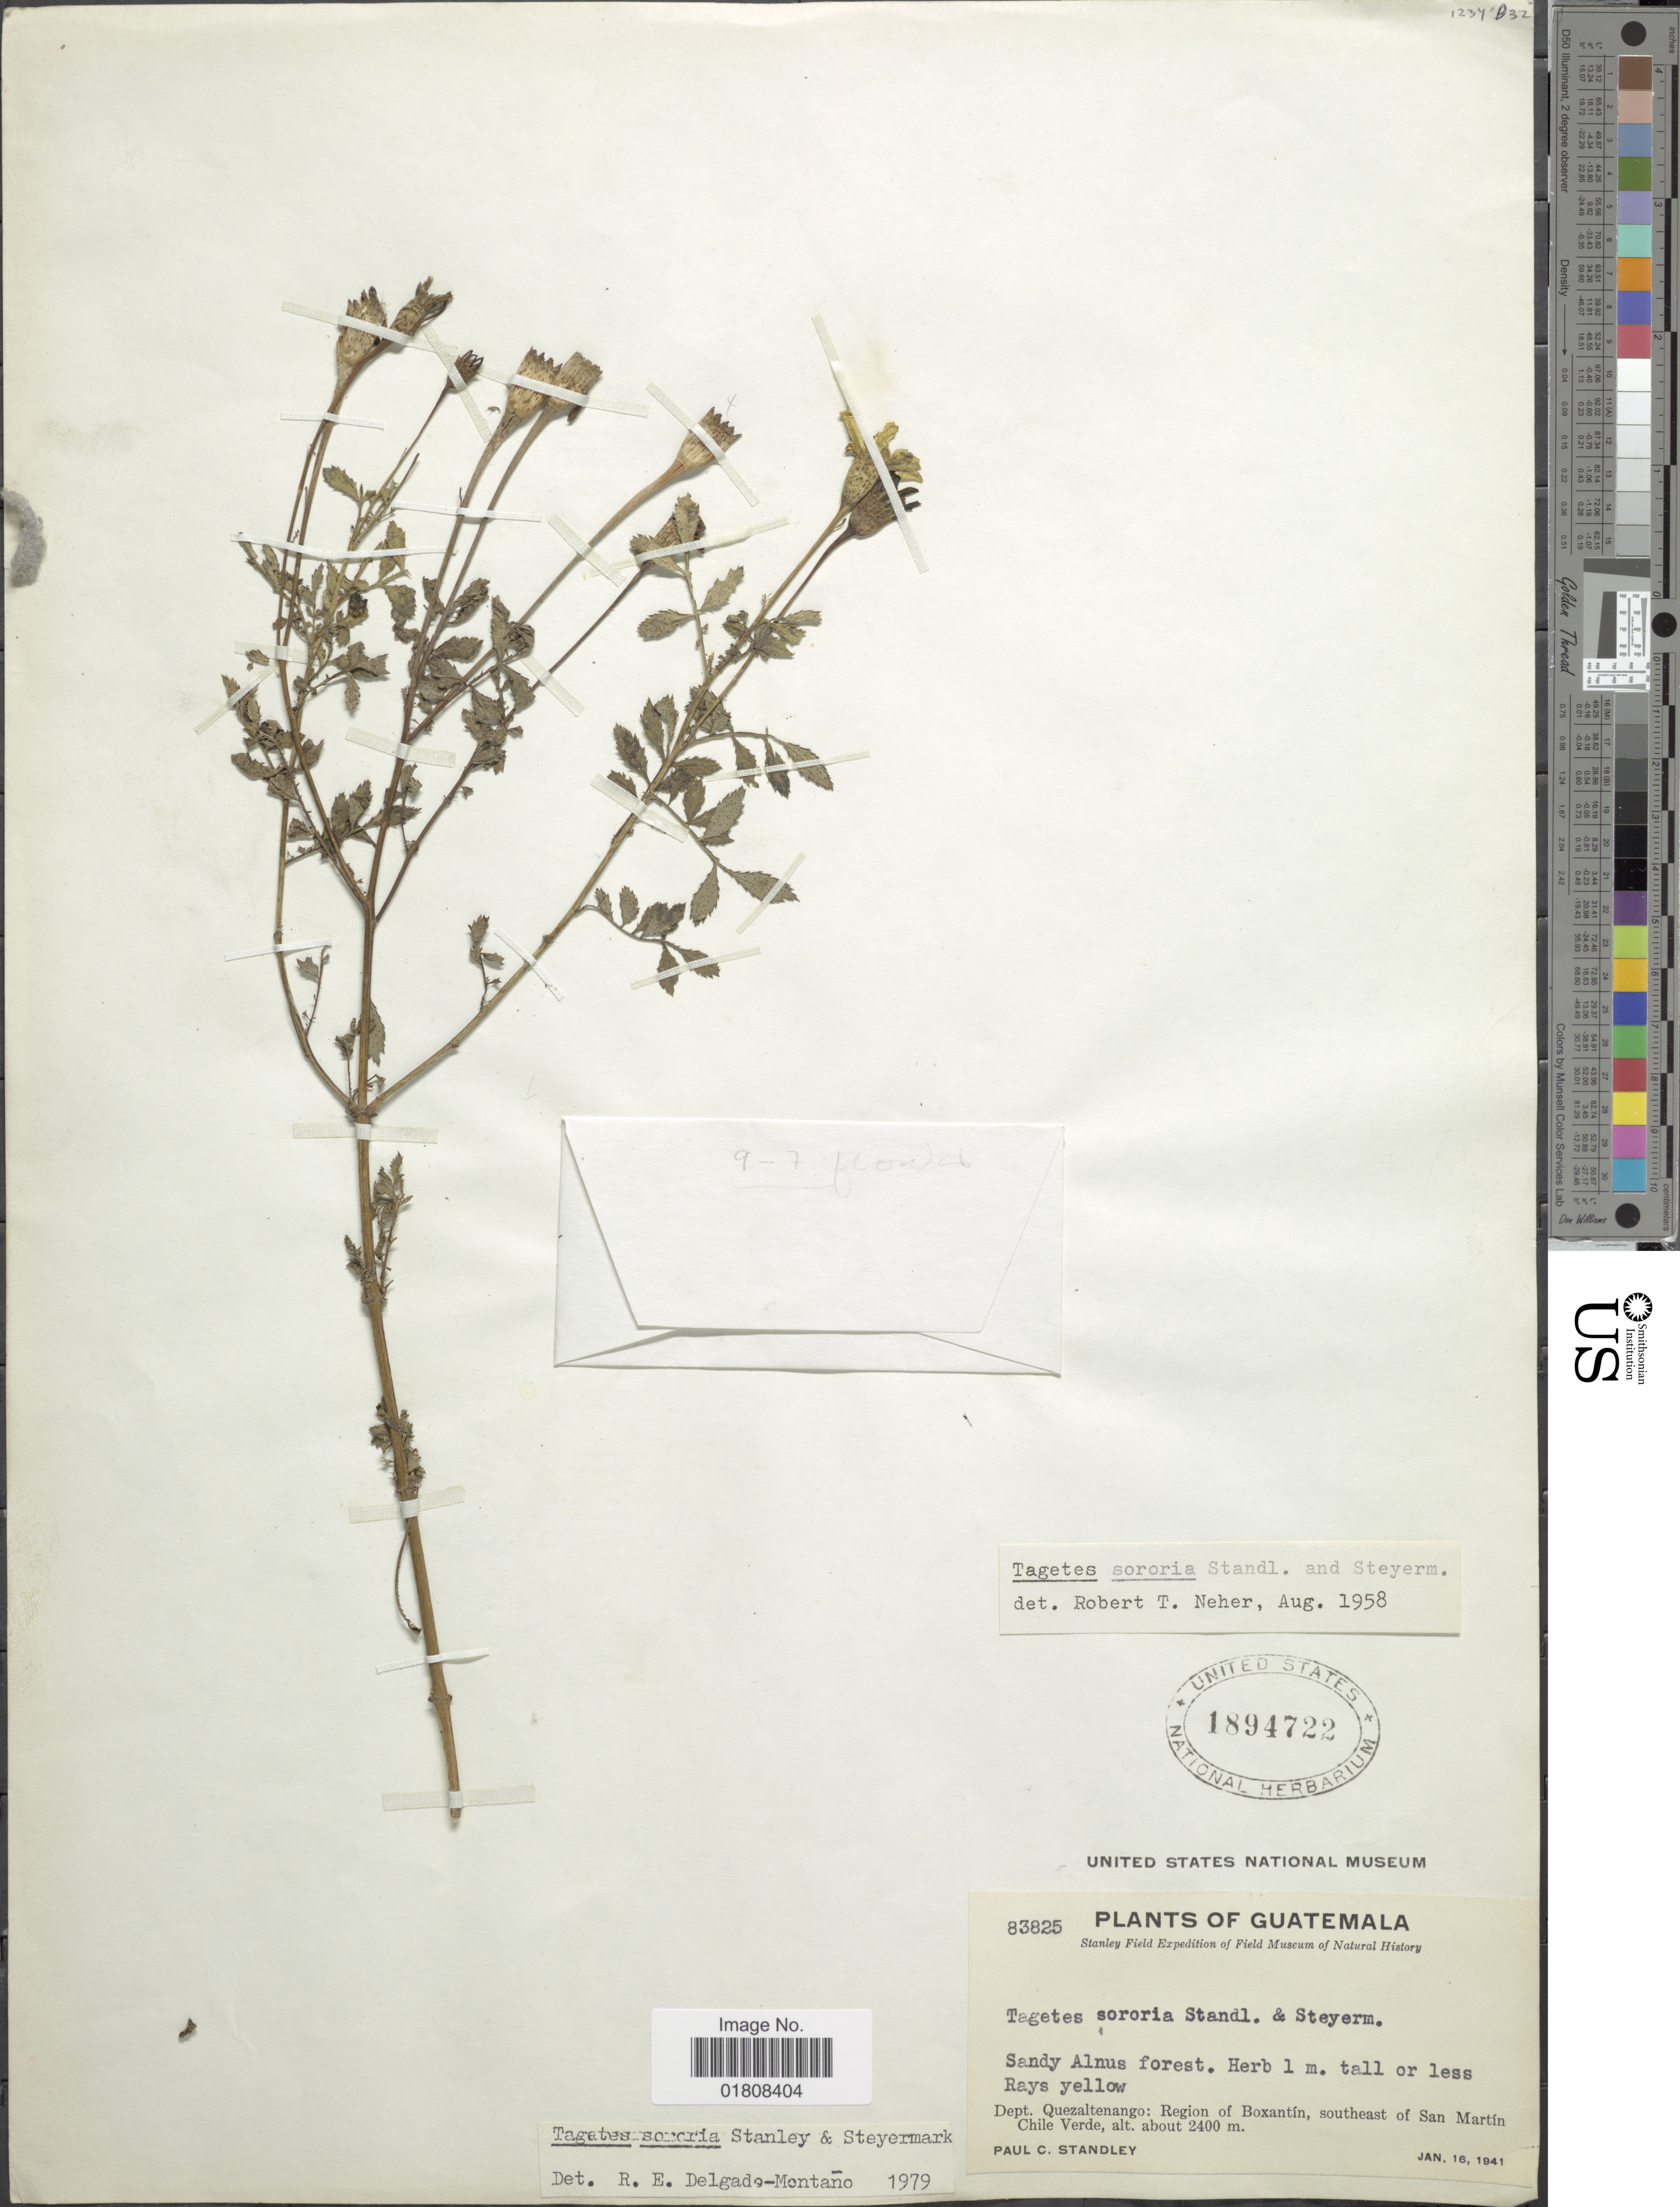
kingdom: Plantae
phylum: Tracheophyta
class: Magnoliopsida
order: Asterales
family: Asteraceae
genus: Tagetes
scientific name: Tagetes sororia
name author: Standl. & Steyerm.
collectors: P. C. Standley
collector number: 83825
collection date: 1941-01-16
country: Guatemala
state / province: Quetzaltenango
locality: Region of Boxantin, southeast of San Martin Chile Verde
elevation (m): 2400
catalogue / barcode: US 1894722